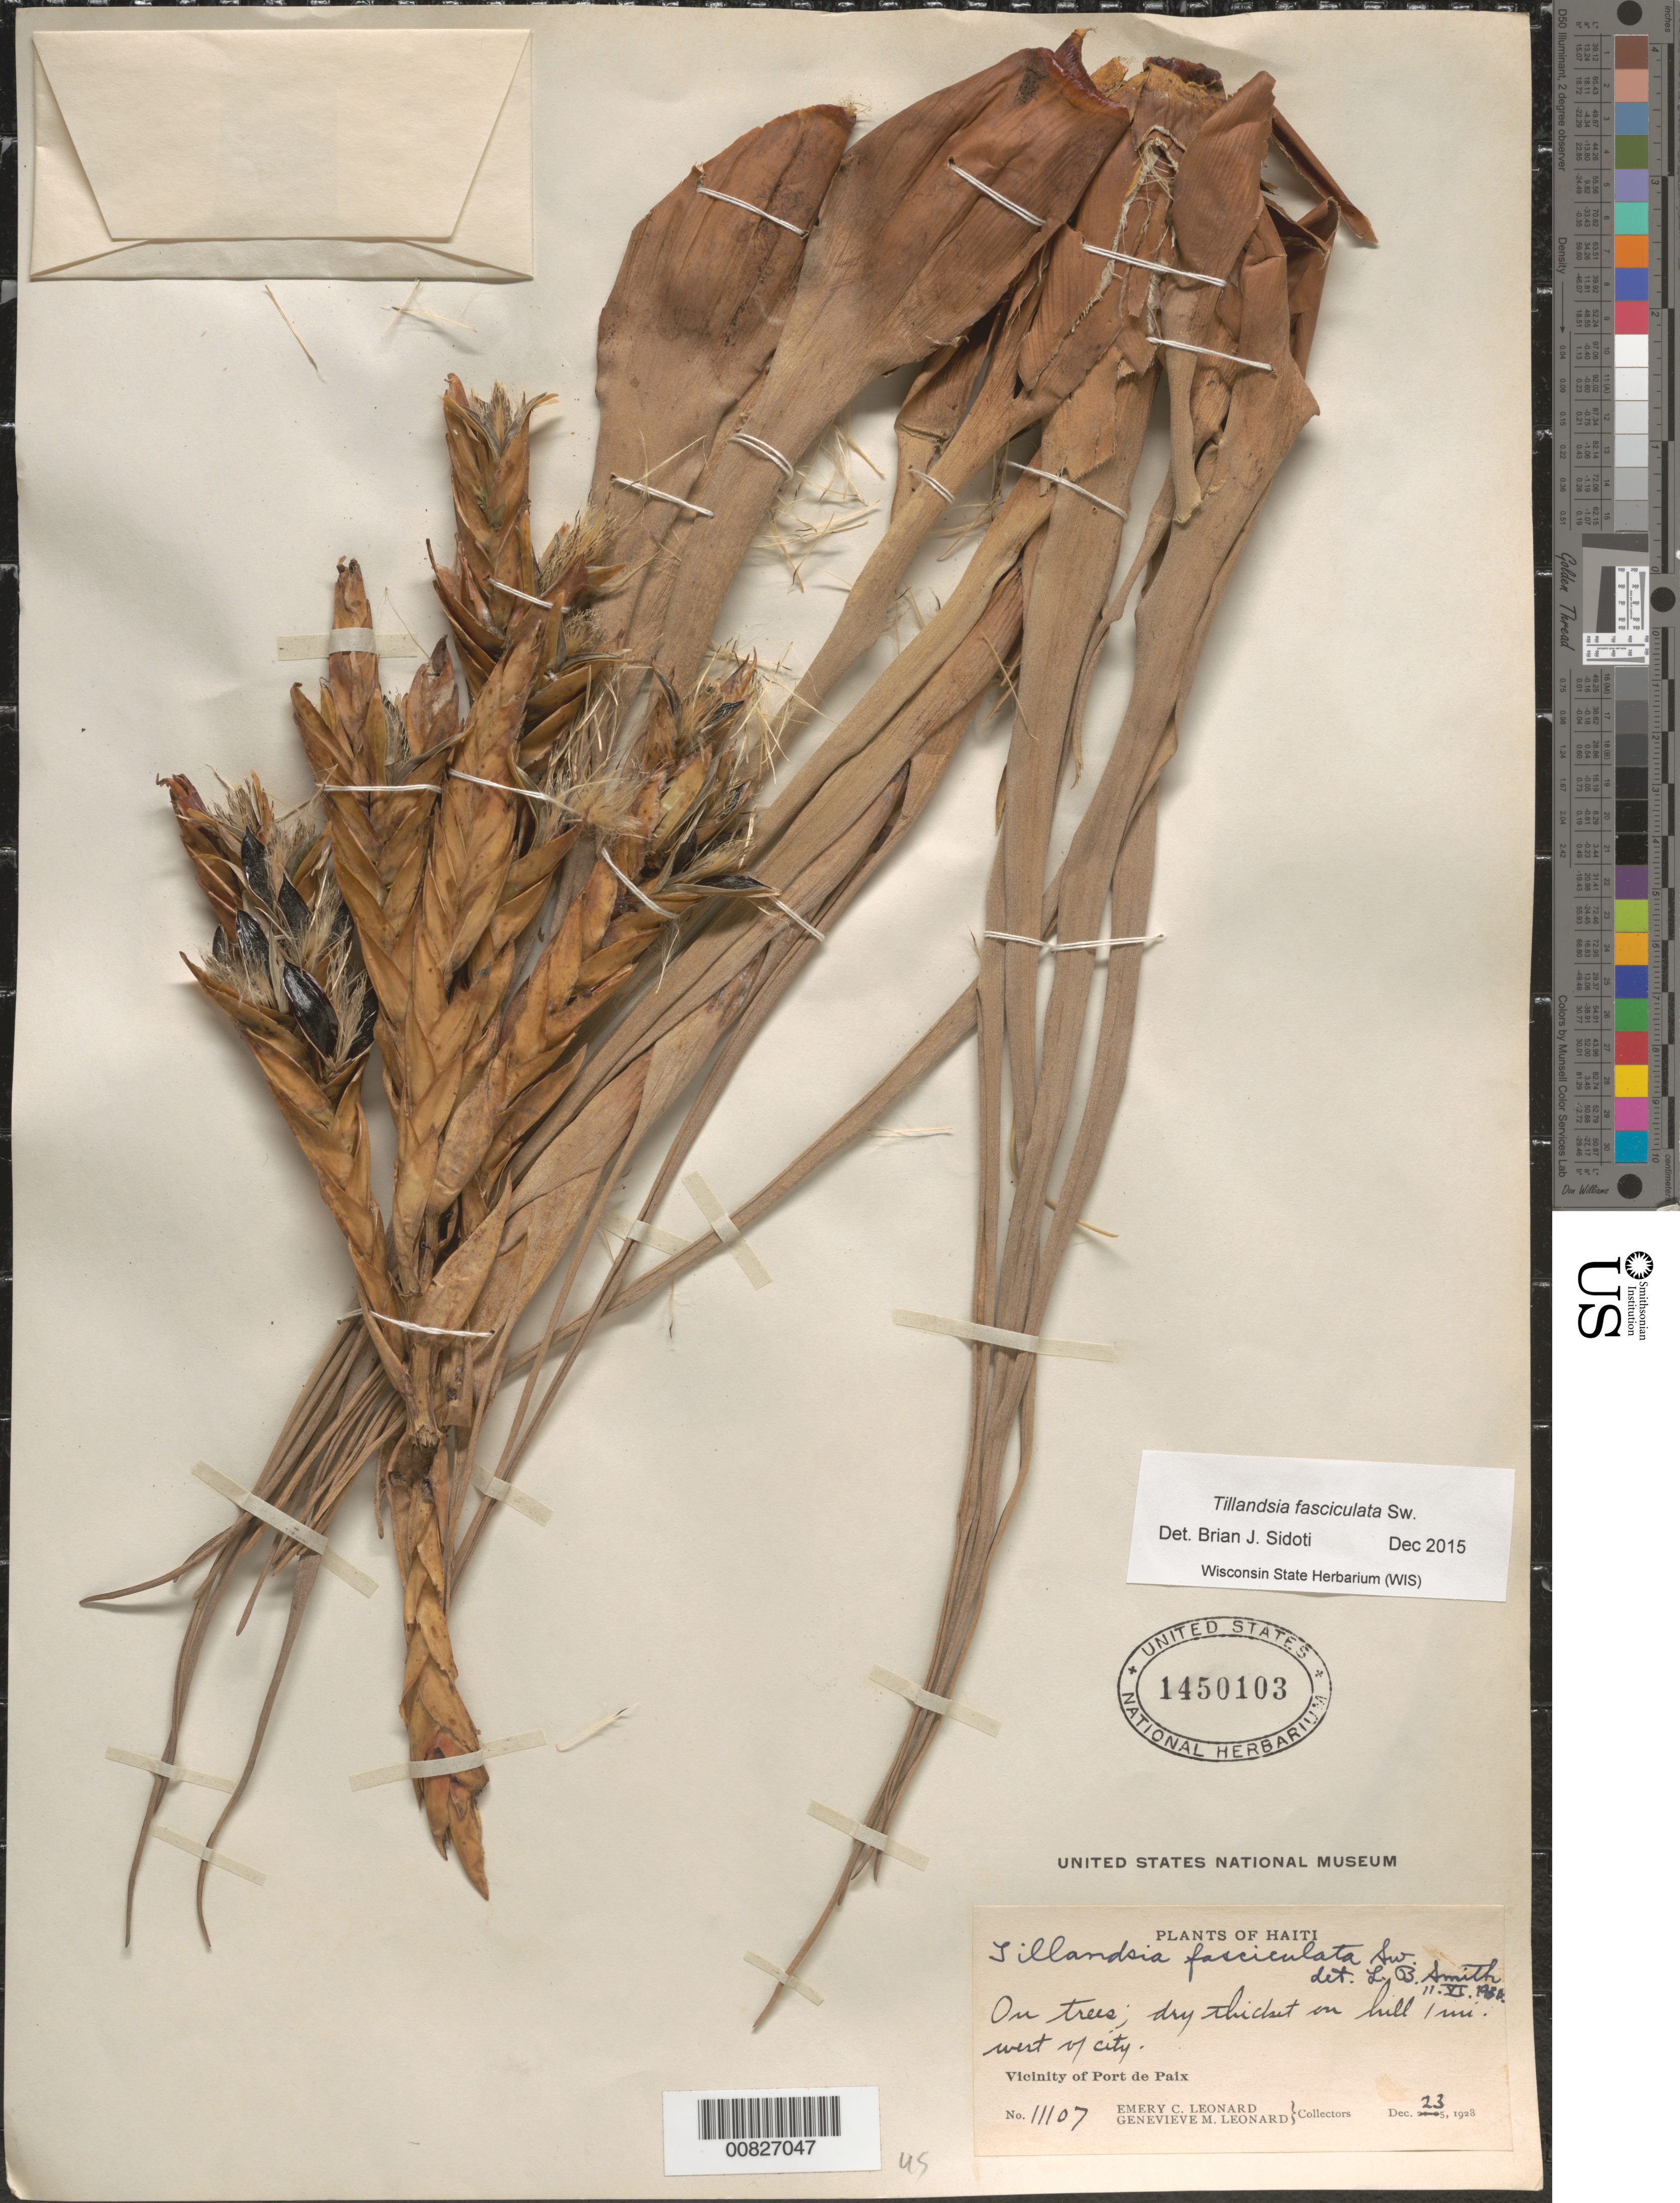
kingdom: Plantae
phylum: Tracheophyta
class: Liliopsida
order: Poales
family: Bromeliaceae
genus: Tillandsia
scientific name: Tillandsia fasciculata var. densispica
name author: Mez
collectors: E. C. Leonard & G. M. Leonard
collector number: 11107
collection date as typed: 23 Dec 1928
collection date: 1928-12-23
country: Haiti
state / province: Nord-Ouest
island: Hispaniola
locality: Vicinity of Port de Paix. On hill "/ mi." west of city.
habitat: On trees. Dry thicket.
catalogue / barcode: US 1450103